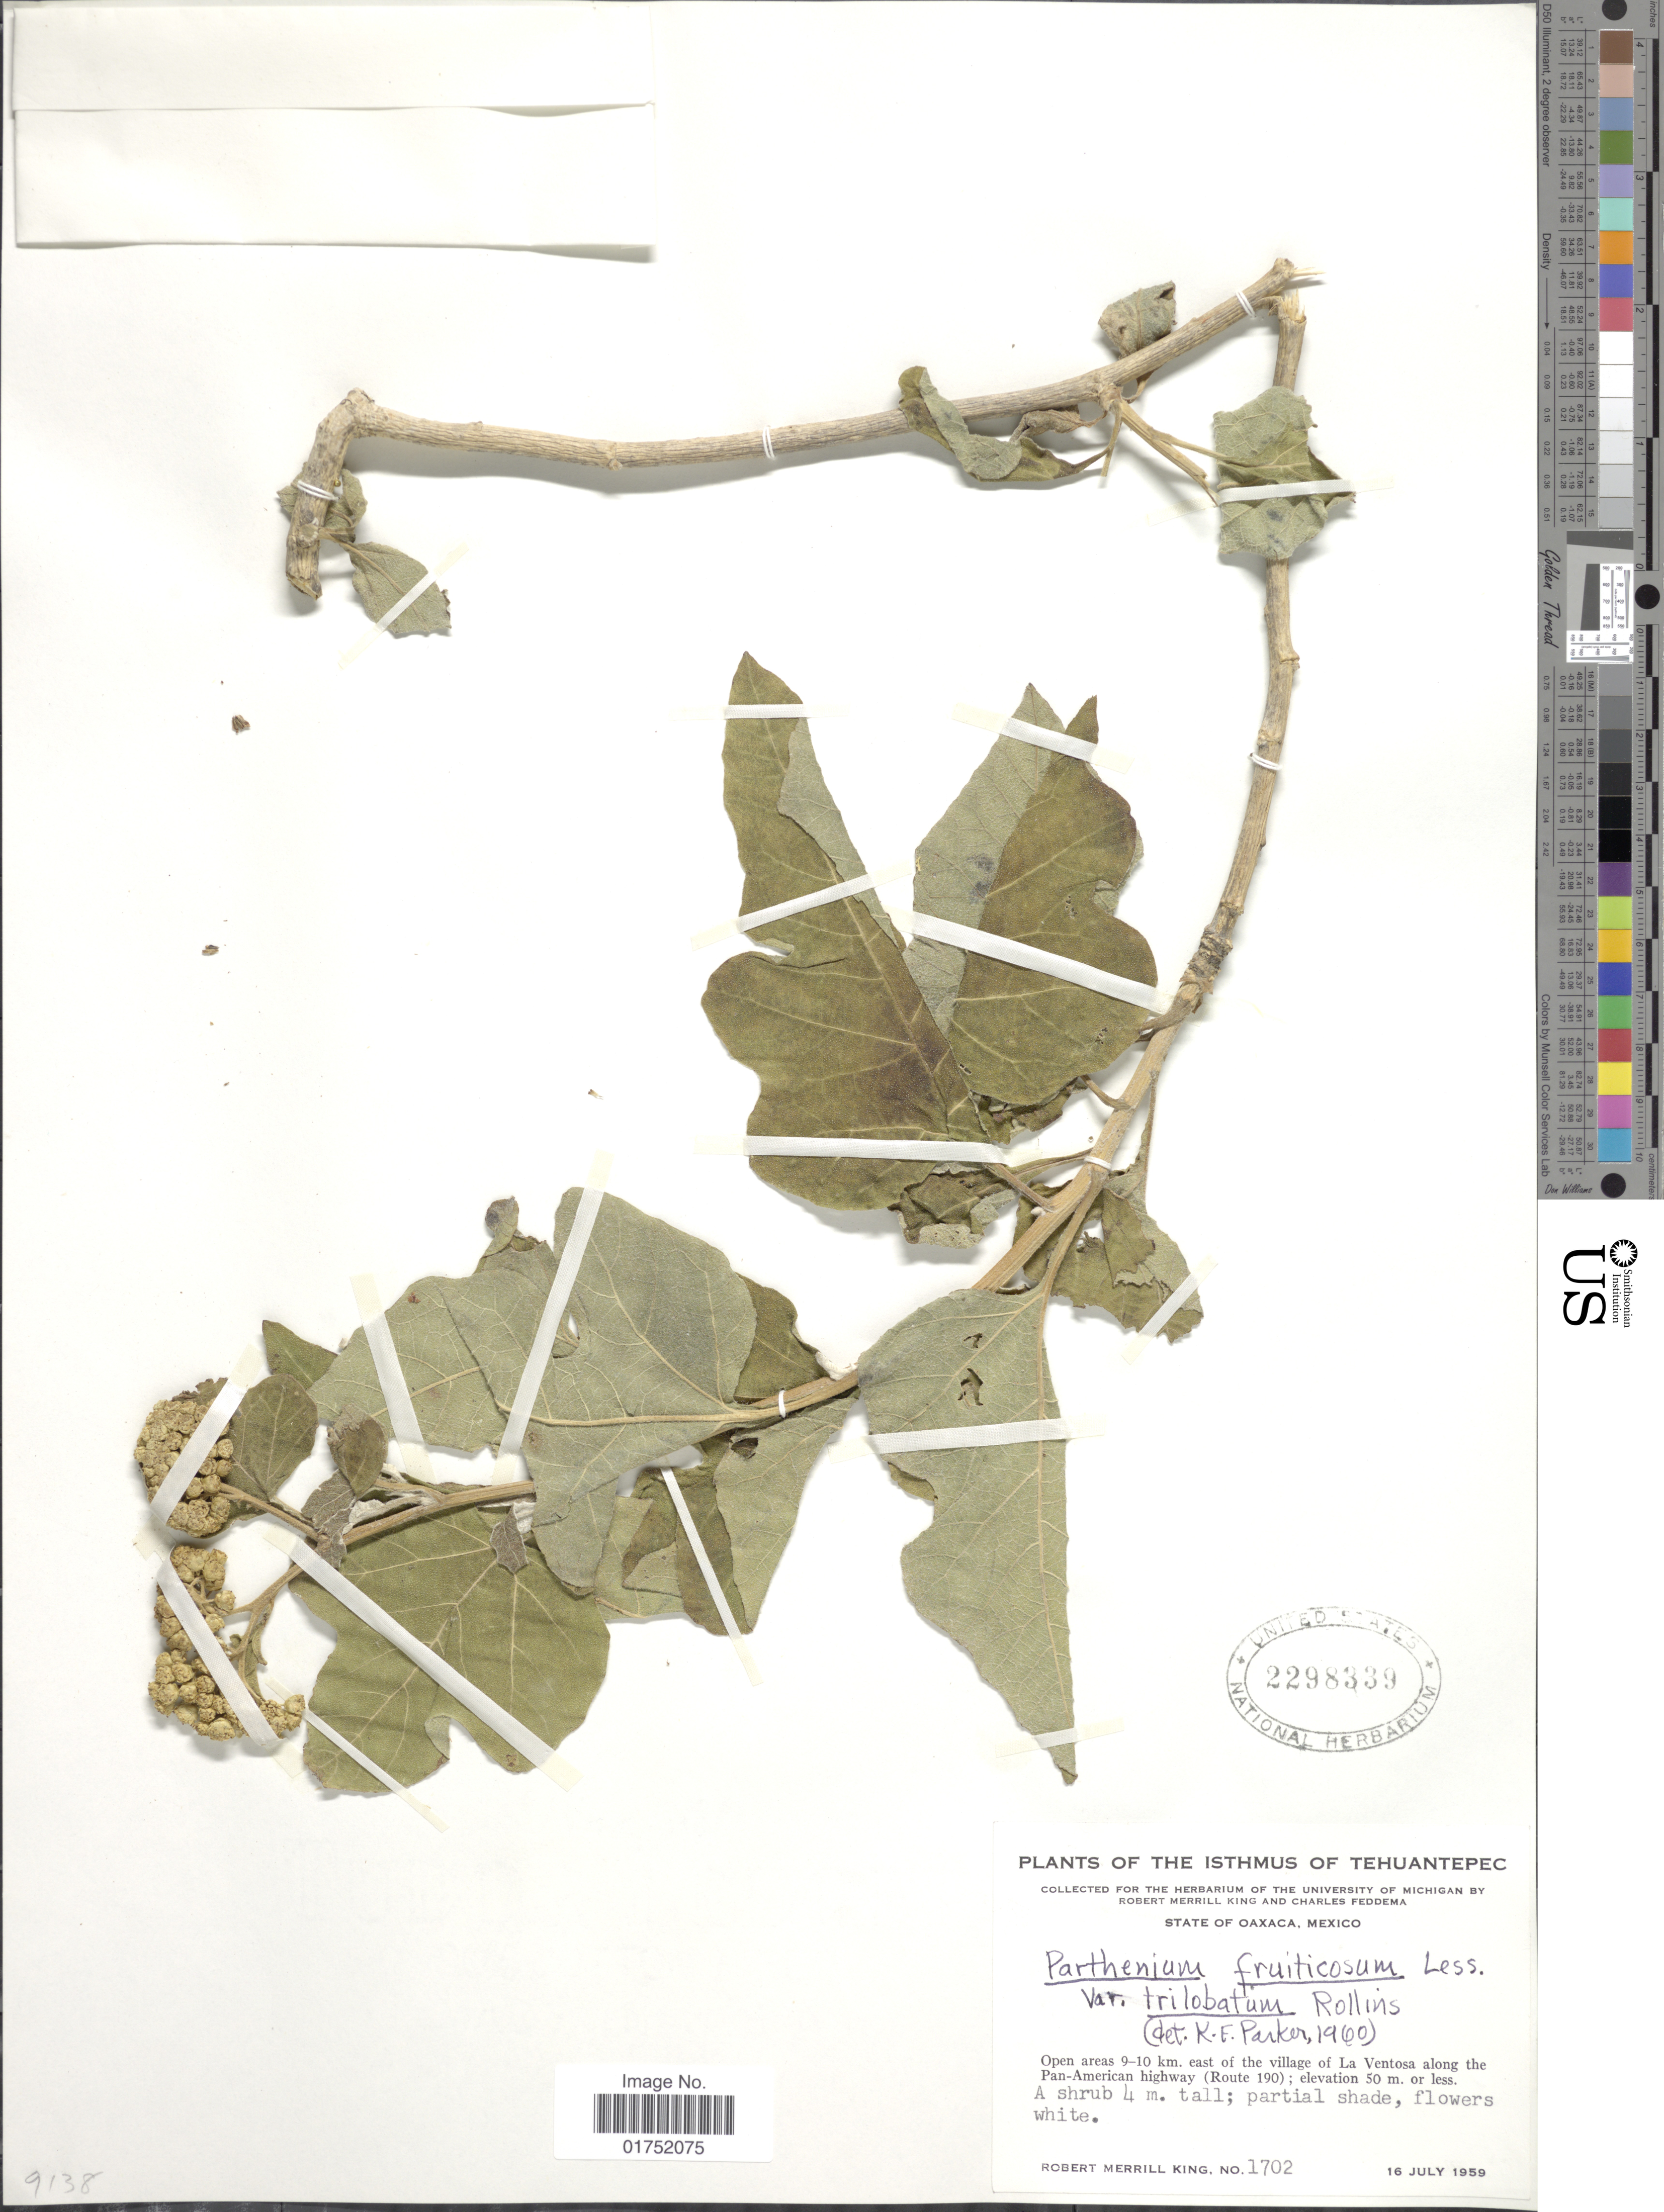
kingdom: Plantae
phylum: Tracheophyta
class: Magnoliopsida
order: Asterales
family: Asteraceae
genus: Parthenium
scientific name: Parthenium fruticosum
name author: Less.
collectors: R. M. King & C. Feddema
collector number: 1702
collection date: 1959-07-16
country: Mexico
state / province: Oaxaca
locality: Isthmus of Tehuantepec, 9-10 km east of the village of La Ventosa along the Pan-American highway (Route 9)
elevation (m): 50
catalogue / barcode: US 2298339